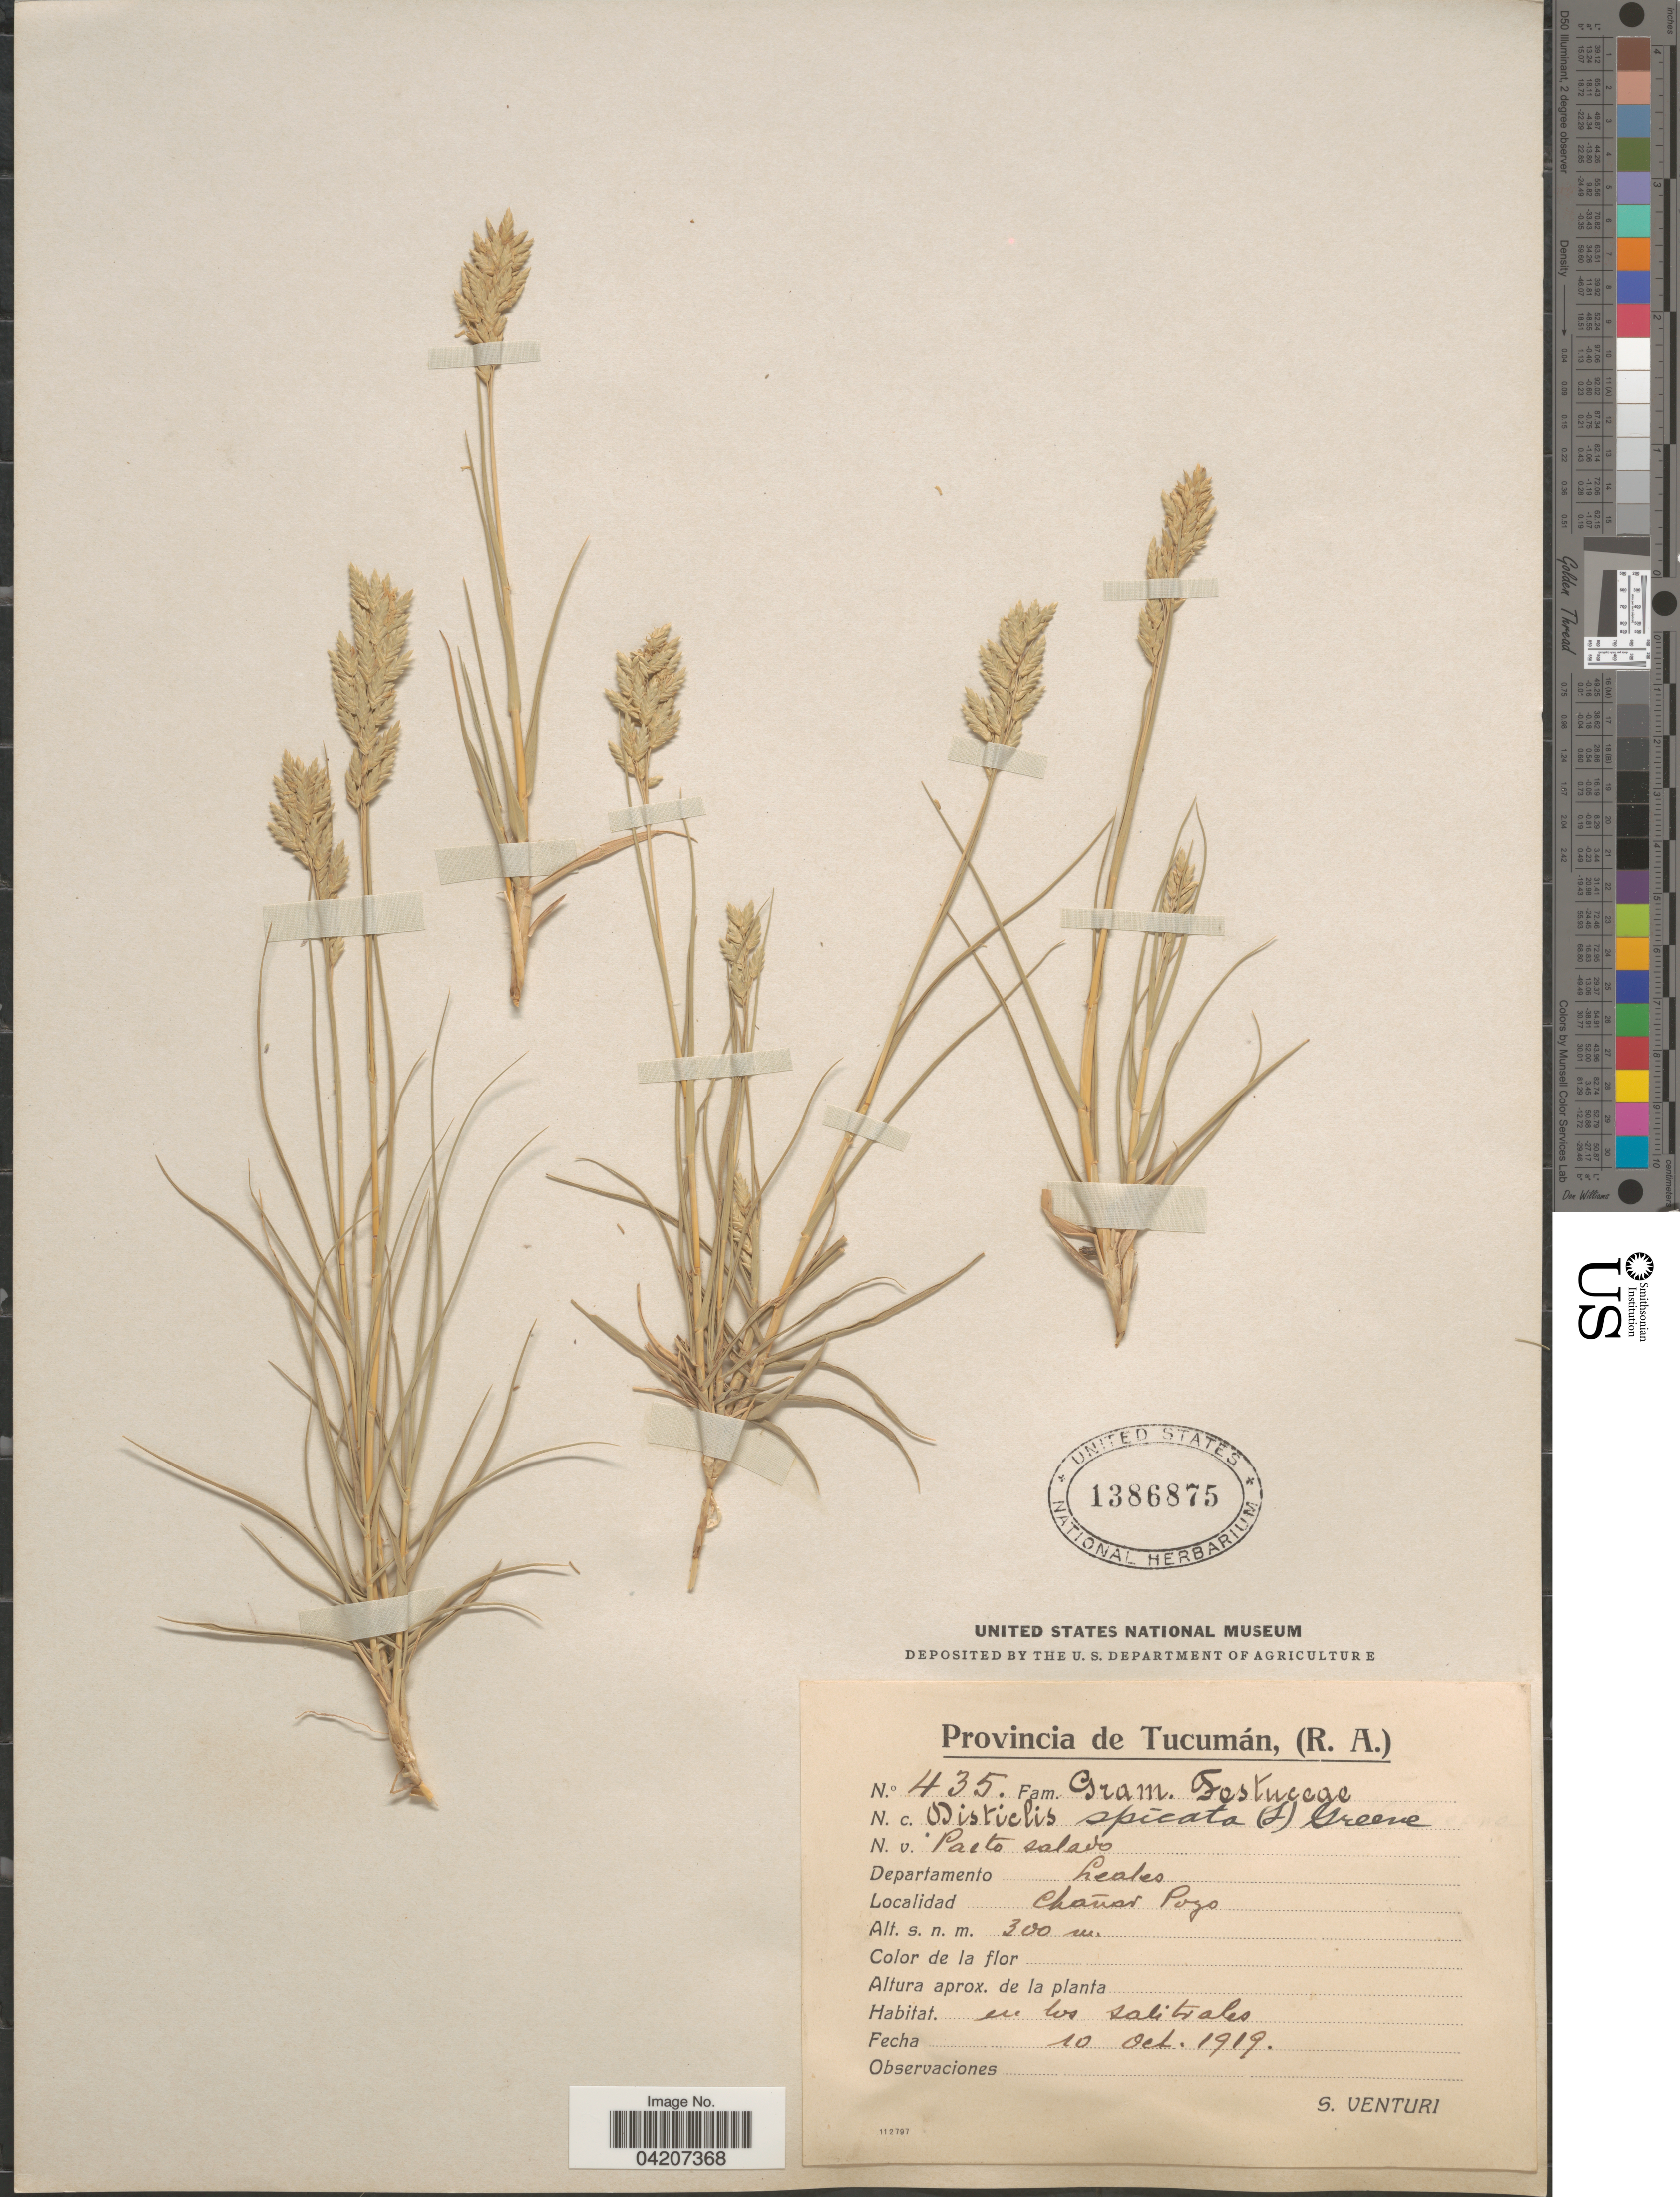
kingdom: Plantae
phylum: Tracheophyta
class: Liliopsida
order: Poales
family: Poaceae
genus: Distichlis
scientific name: Distichlis spicata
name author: (L.) Greene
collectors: S. Venturi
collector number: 435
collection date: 1919-10-10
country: Argentina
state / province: Tucuman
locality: Departamento Leales. Chañar Pozo.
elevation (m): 300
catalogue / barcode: US 1386875